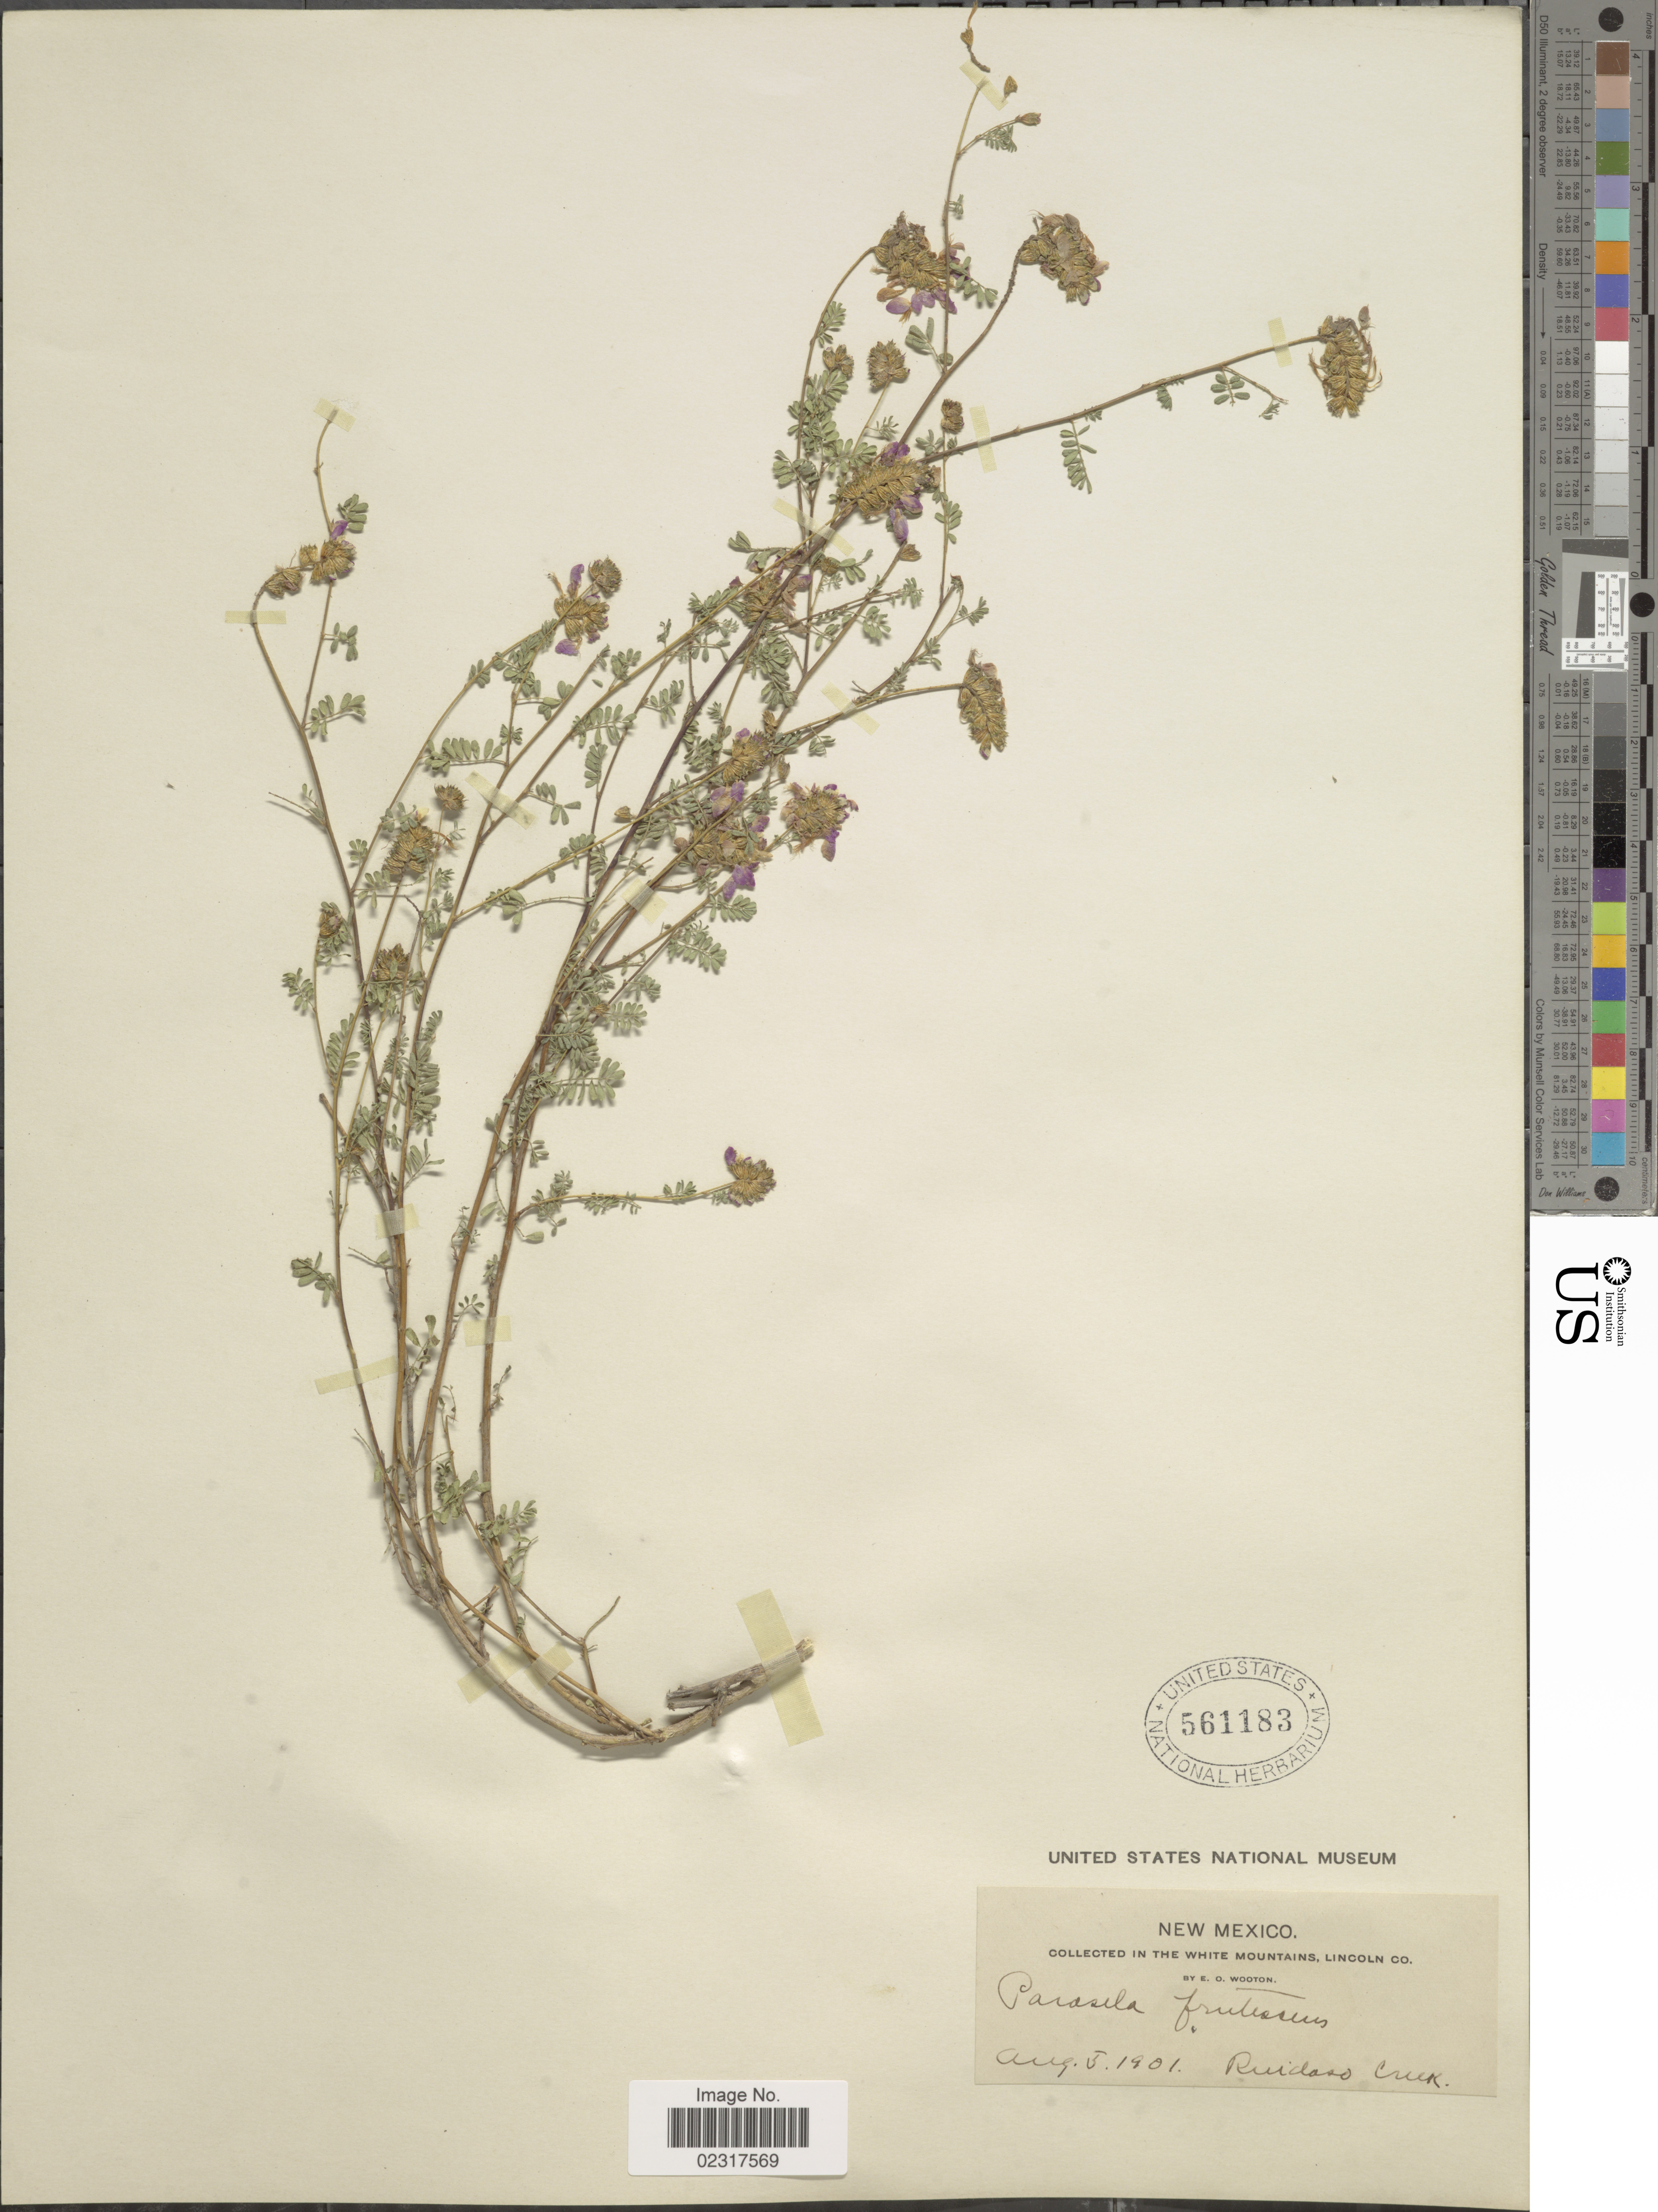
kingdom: Plantae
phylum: Tracheophyta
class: Magnoliopsida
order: Fabales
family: Fabaceae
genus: Dalea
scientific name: Dalea frutescens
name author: A. Gray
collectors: E. O. Wooton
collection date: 1901-08-05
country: United States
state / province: New Mexico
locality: White Mountains, Lincoln Co., Ruidoso Creek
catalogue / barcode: US 561183